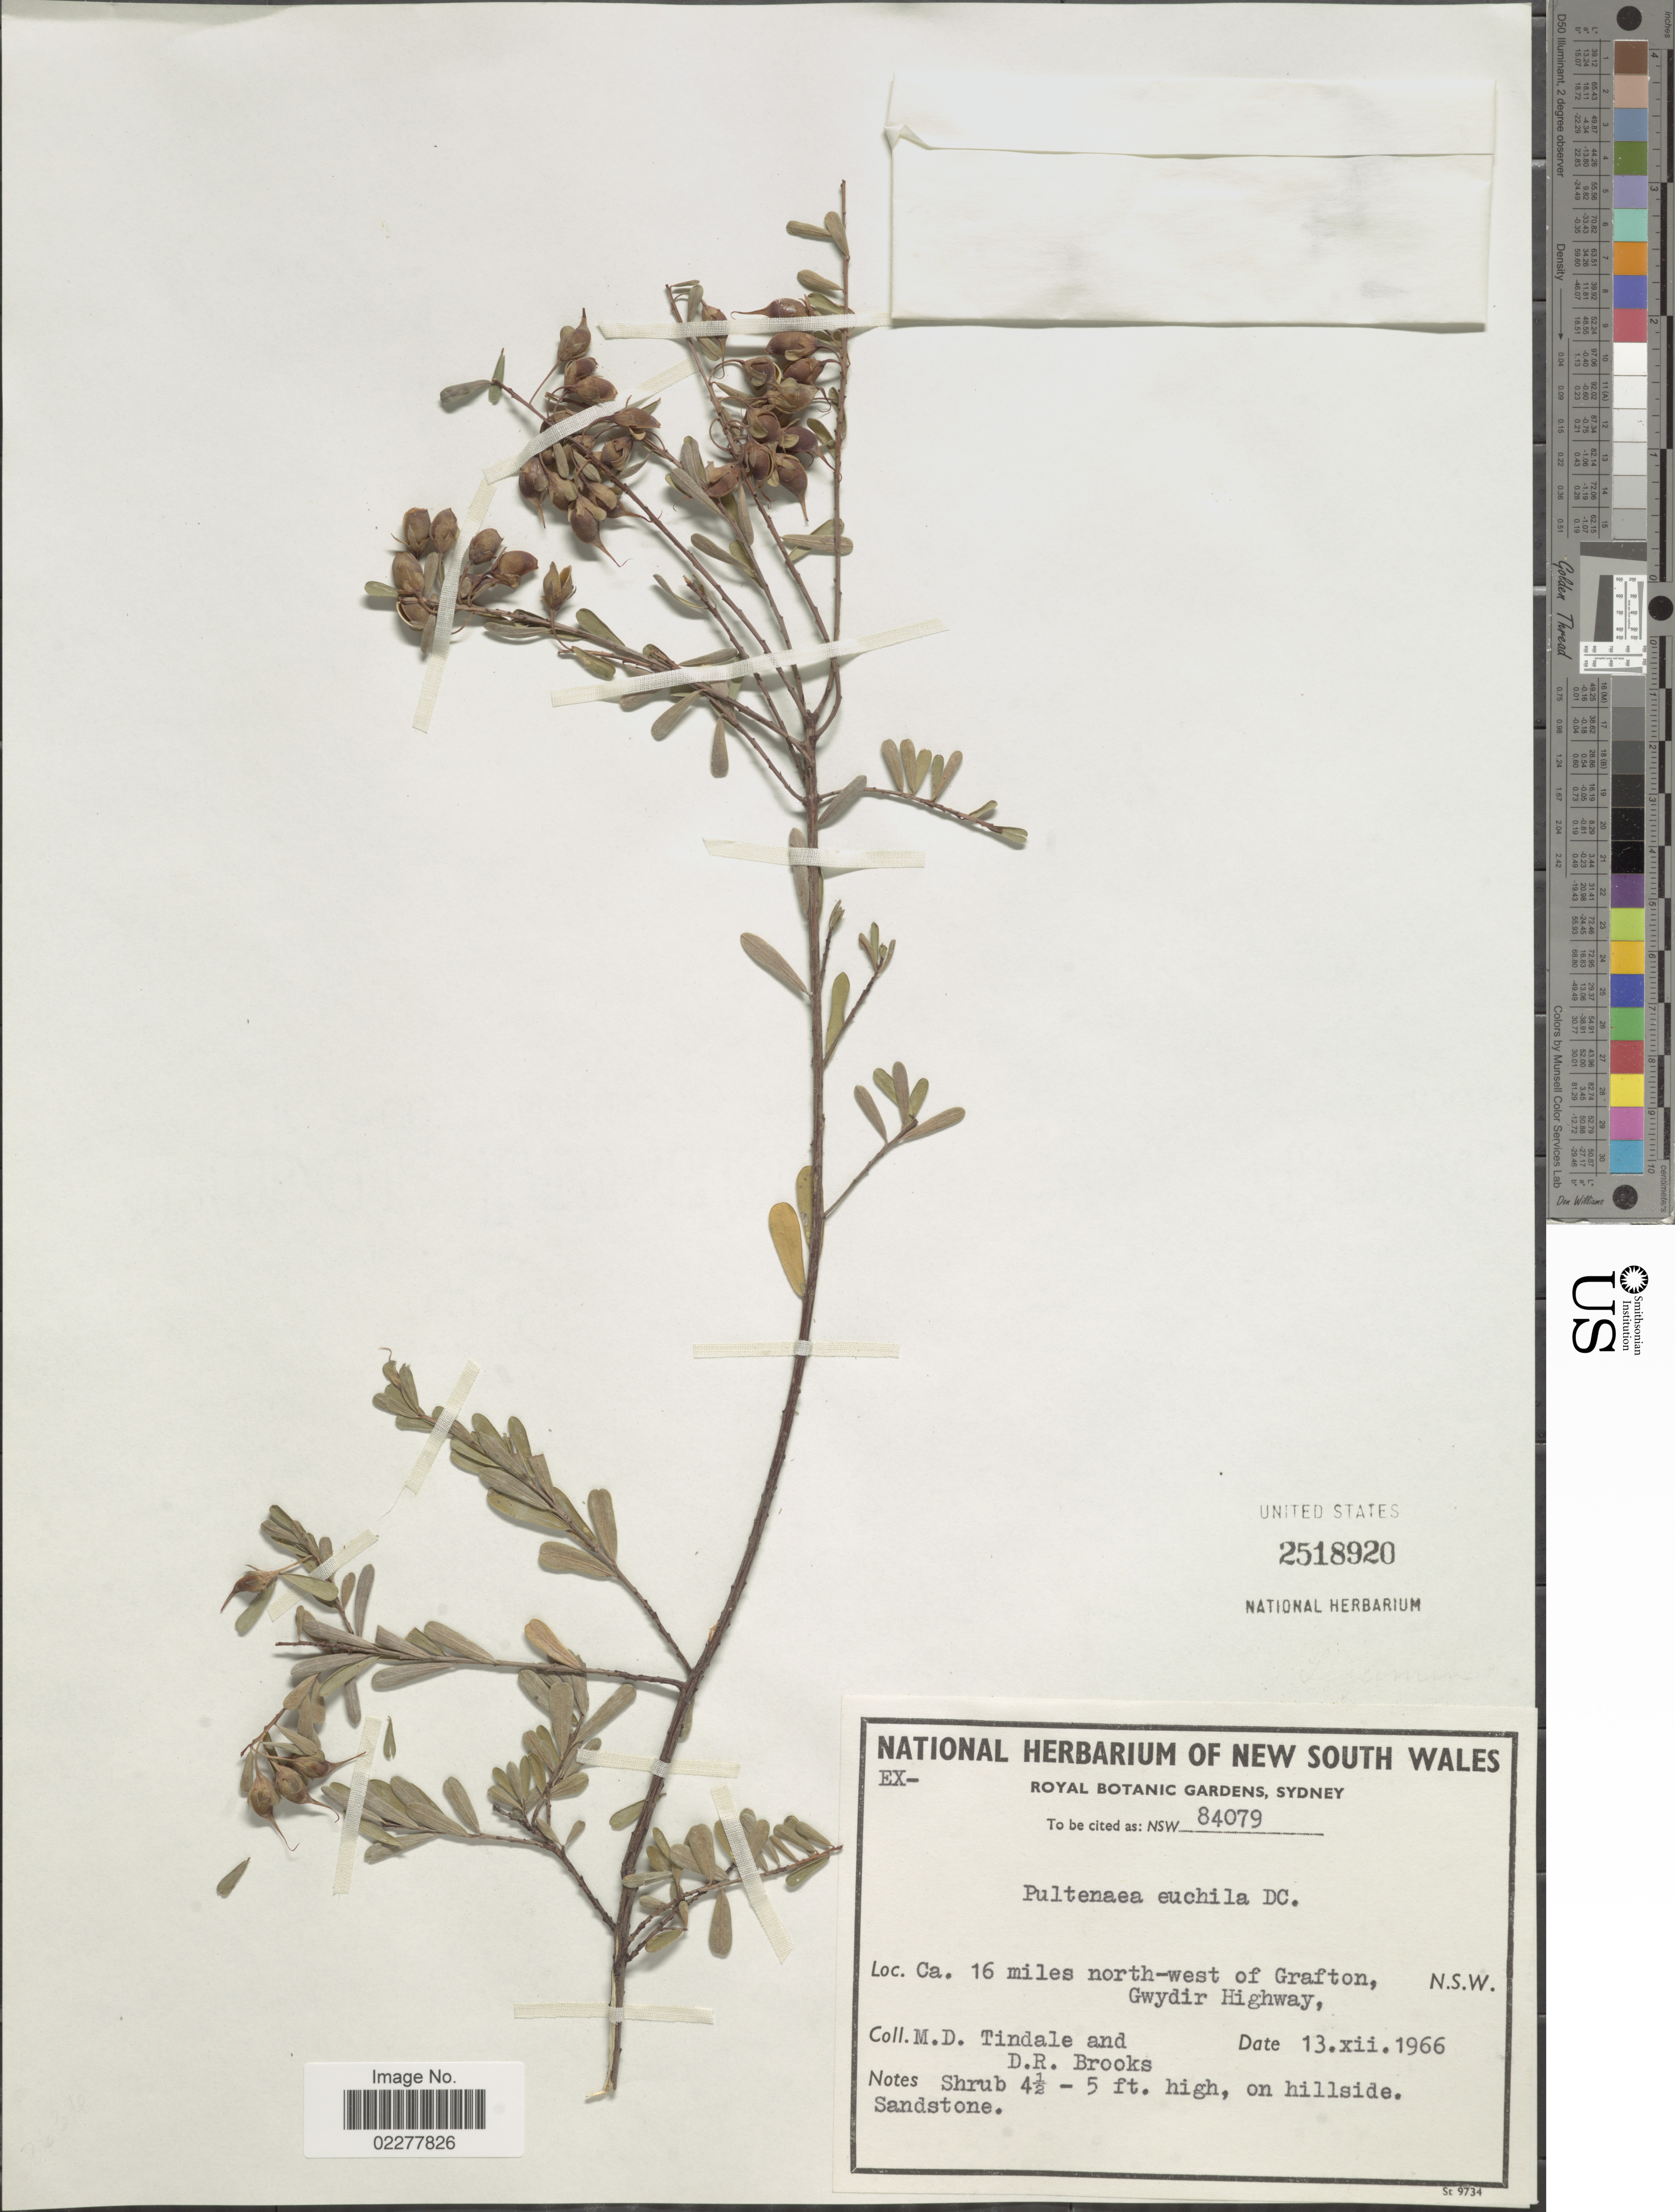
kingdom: Plantae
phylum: Tracheophyta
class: Magnoliopsida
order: Fabales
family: Fabaceae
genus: Pultenaea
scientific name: Pultenaea euchila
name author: DC.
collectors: M. D. Tindale & D. Brooks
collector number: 84079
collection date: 1966-07-13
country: Australia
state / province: New South Wales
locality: Ca. 16 miles north-west of Grafton, Gwydir Highway. N.S.W.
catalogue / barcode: US 2518920